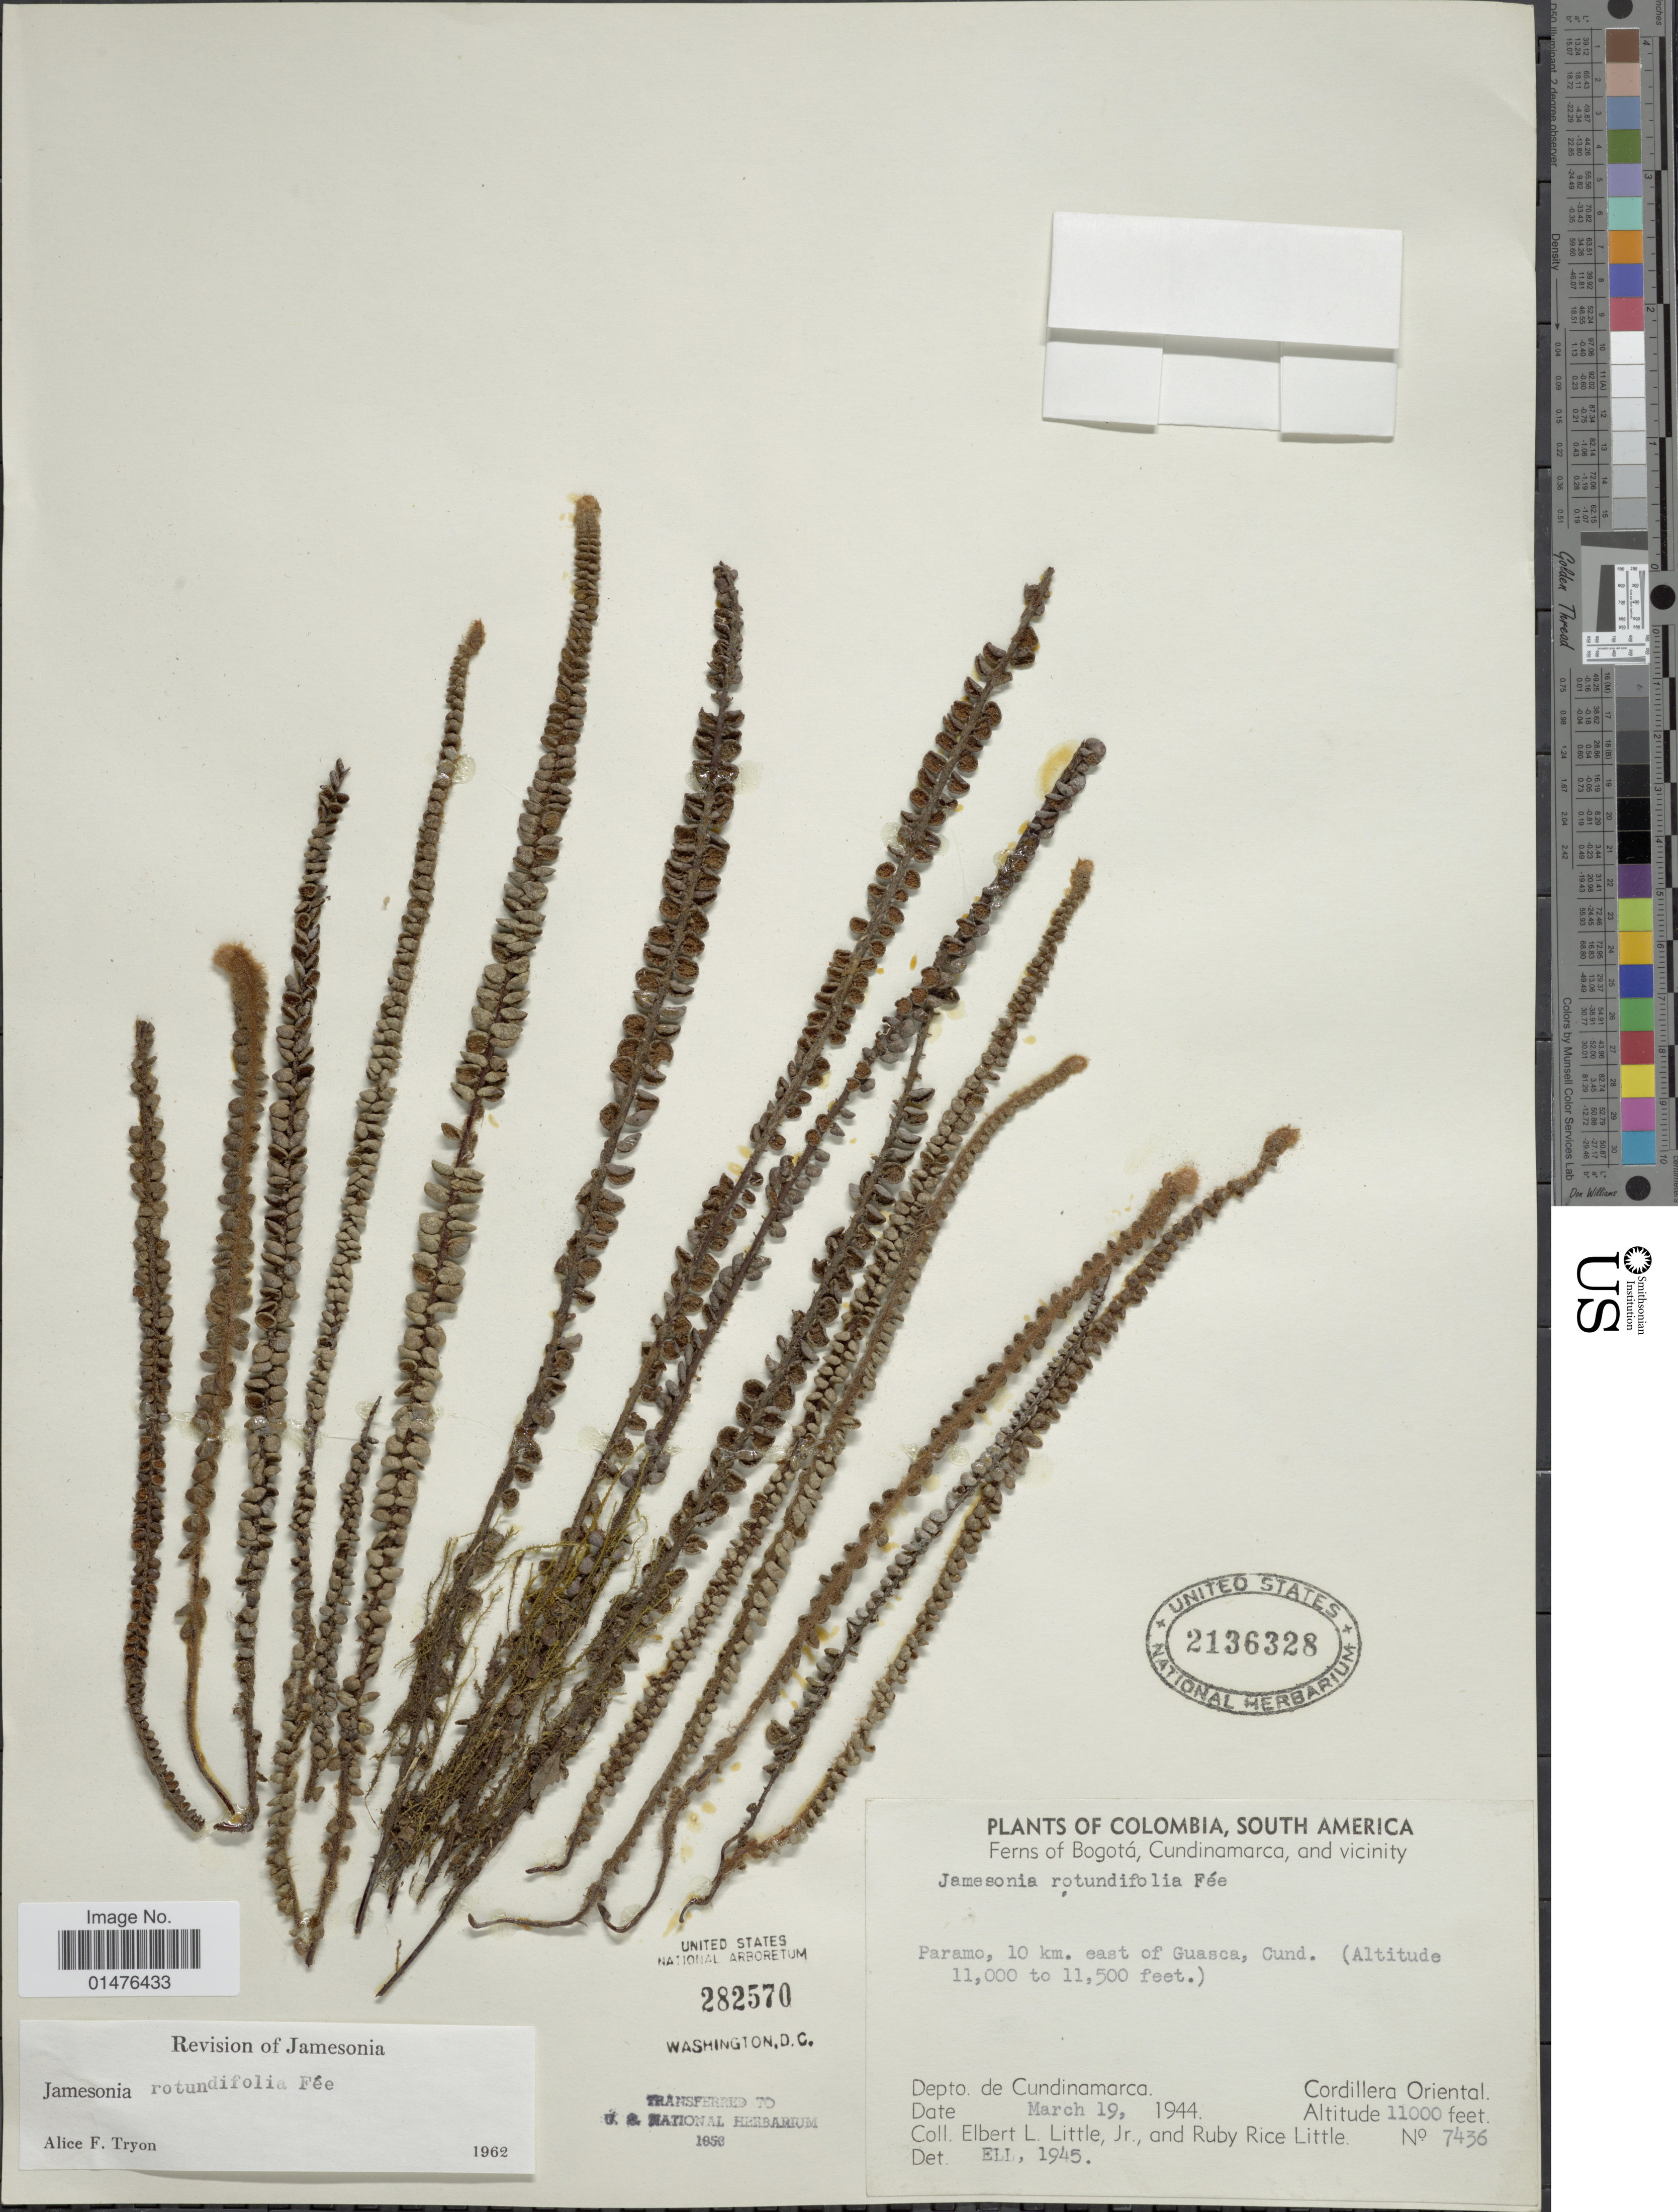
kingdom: Plantae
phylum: Tracheophyta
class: Polypodiopsida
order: Polypodiales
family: Pteridaceae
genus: Jamesonia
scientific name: Jamesonia rotundifolia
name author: Fée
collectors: E. L. Little & R. R. Little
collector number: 7436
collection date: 1944-03-19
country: Colombia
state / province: Cundinamarca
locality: Bogotá, and vicinity, Dept. Cunidnamarca, Cordillera Oriental, Paramo, 10 km east of Guasca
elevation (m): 3353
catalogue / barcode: US 2136328